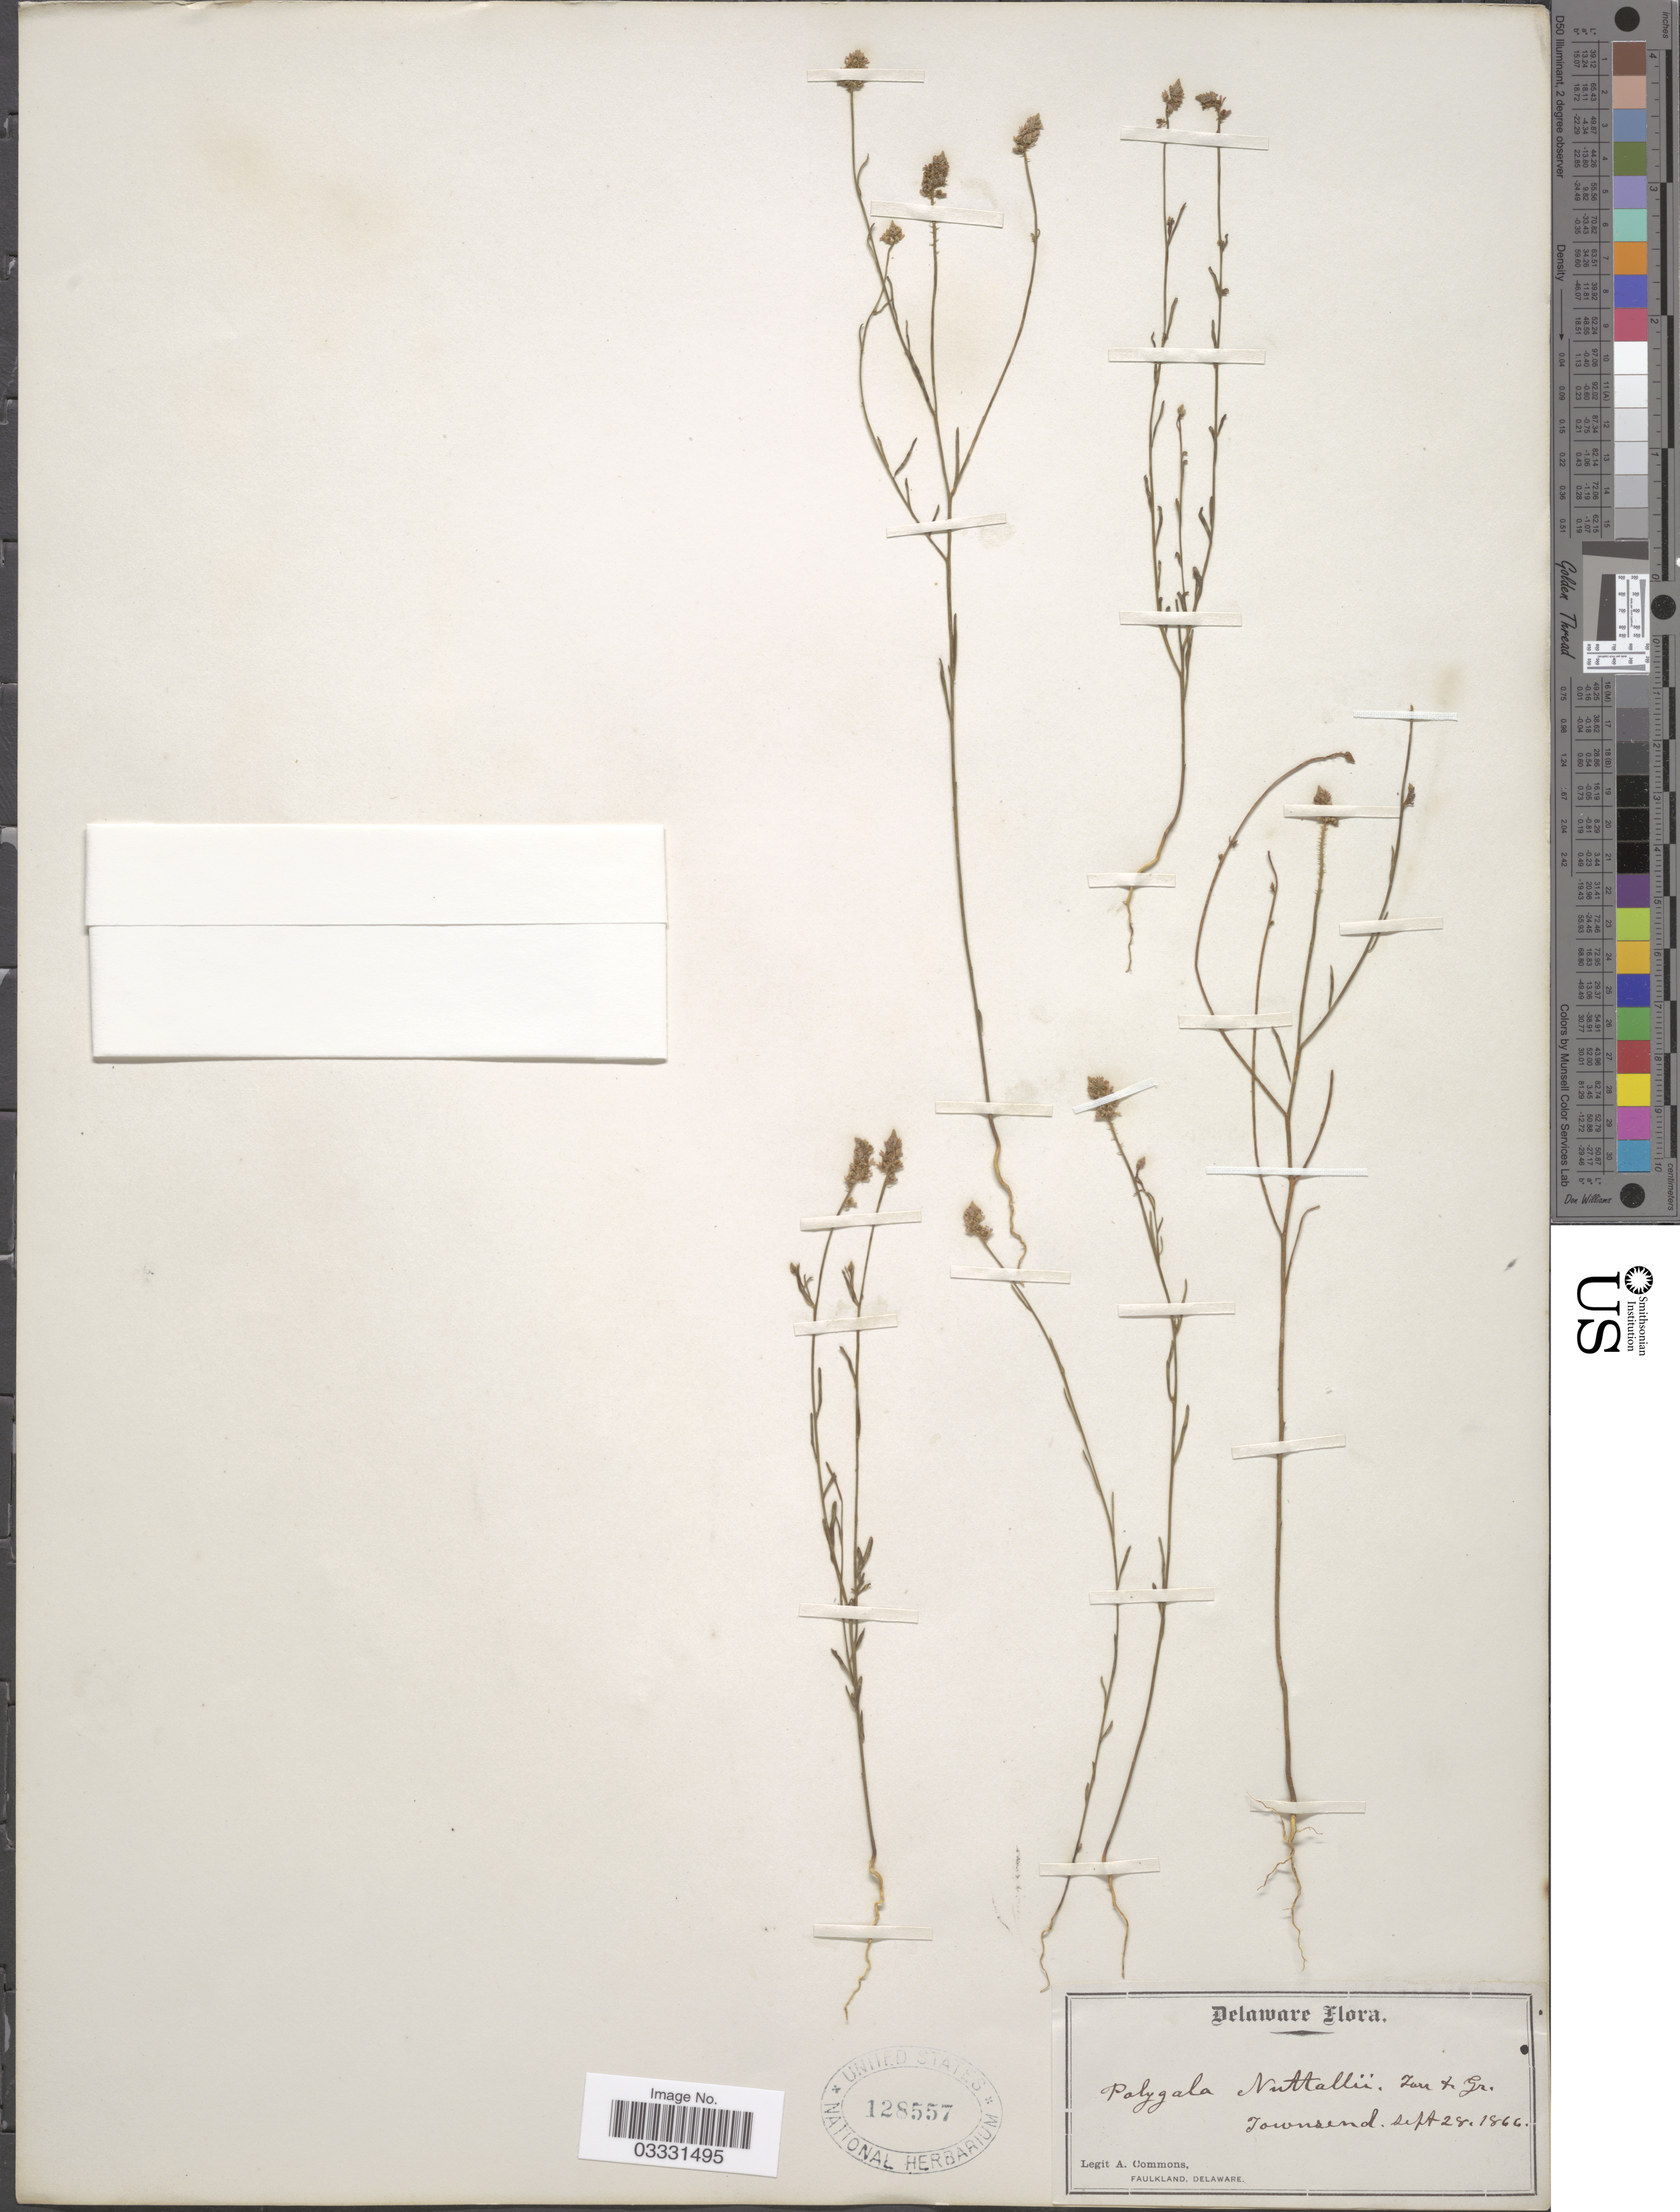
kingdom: Plantae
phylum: Tracheophyta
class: Magnoliopsida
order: Fabales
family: Polygalaceae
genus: Polygala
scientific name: Polygala nuttallii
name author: Torr. & A. Gray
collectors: A. Commons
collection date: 1866-09-28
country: United States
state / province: Delaware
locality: Townsend.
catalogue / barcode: US 128557